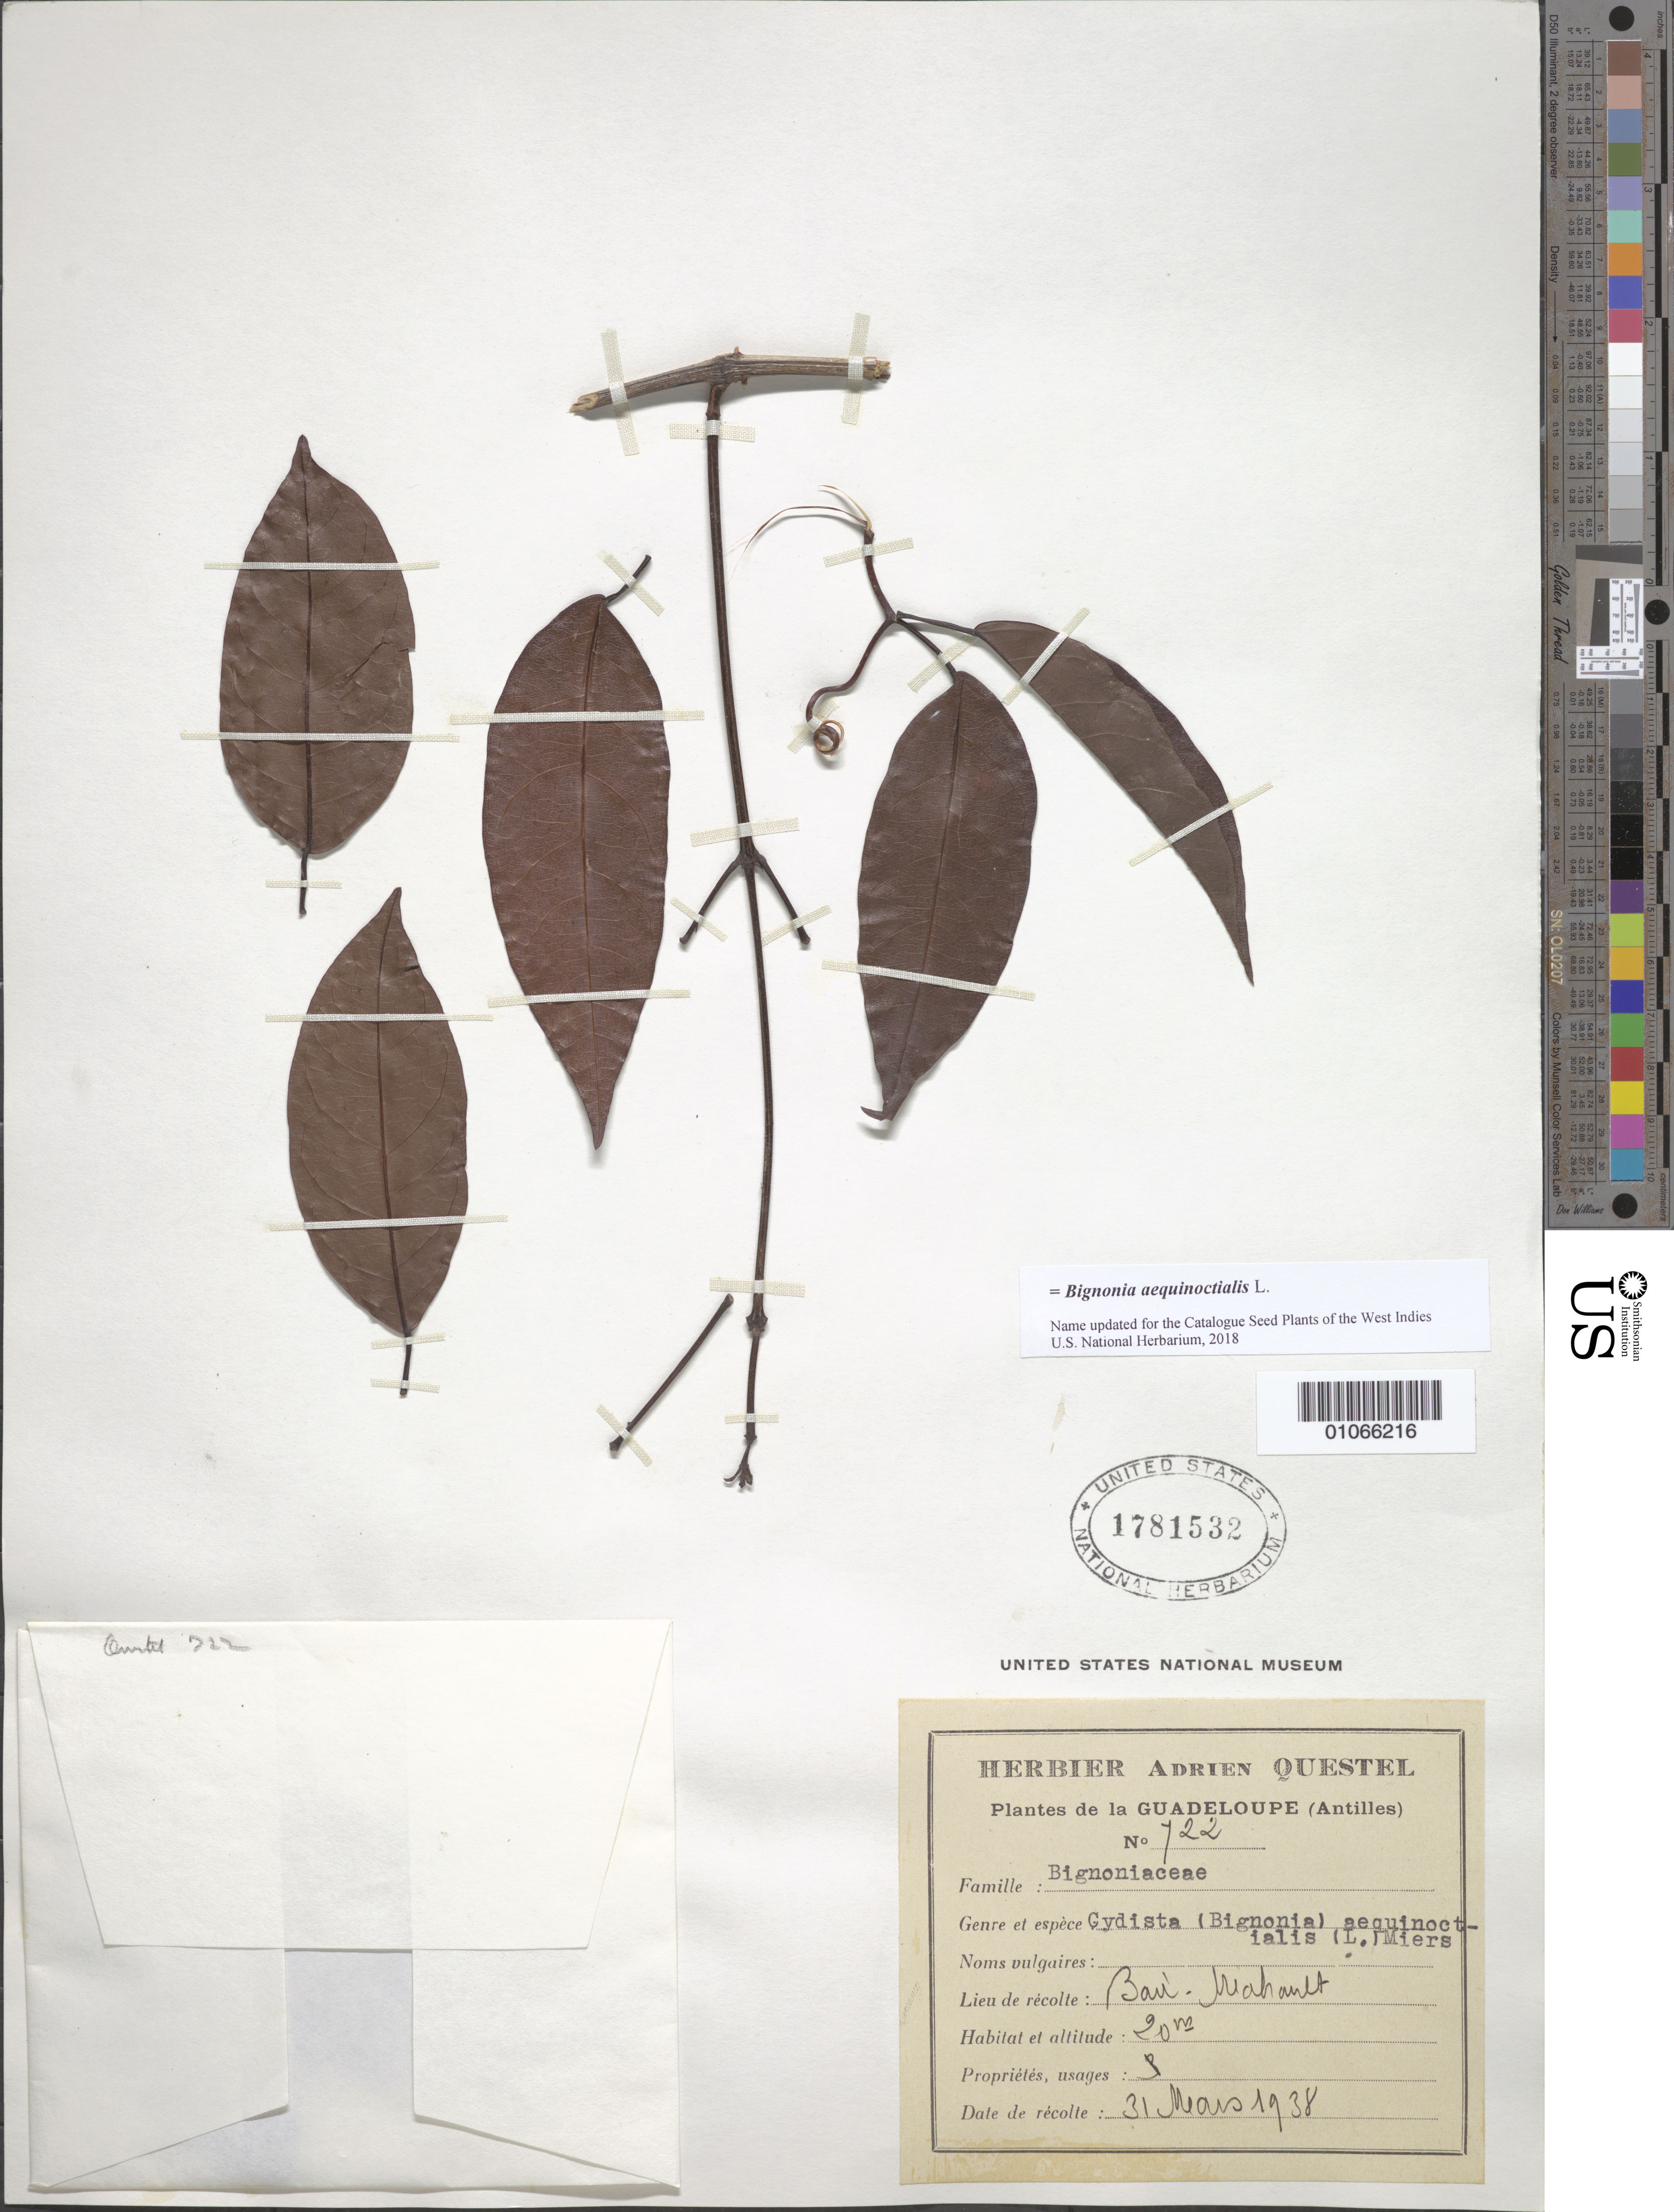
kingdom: Plantae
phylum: Tracheophyta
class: Magnoliopsida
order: Lamiales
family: Bignoniaceae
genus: Bignonia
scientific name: Bignonia aequinoctialis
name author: L.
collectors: A. Questel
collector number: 722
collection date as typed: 03 Mar 1938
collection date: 1938-03-03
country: Guadeloupe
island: Basse-Terre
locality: Baie-Mahault.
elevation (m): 20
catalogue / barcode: US 1781532